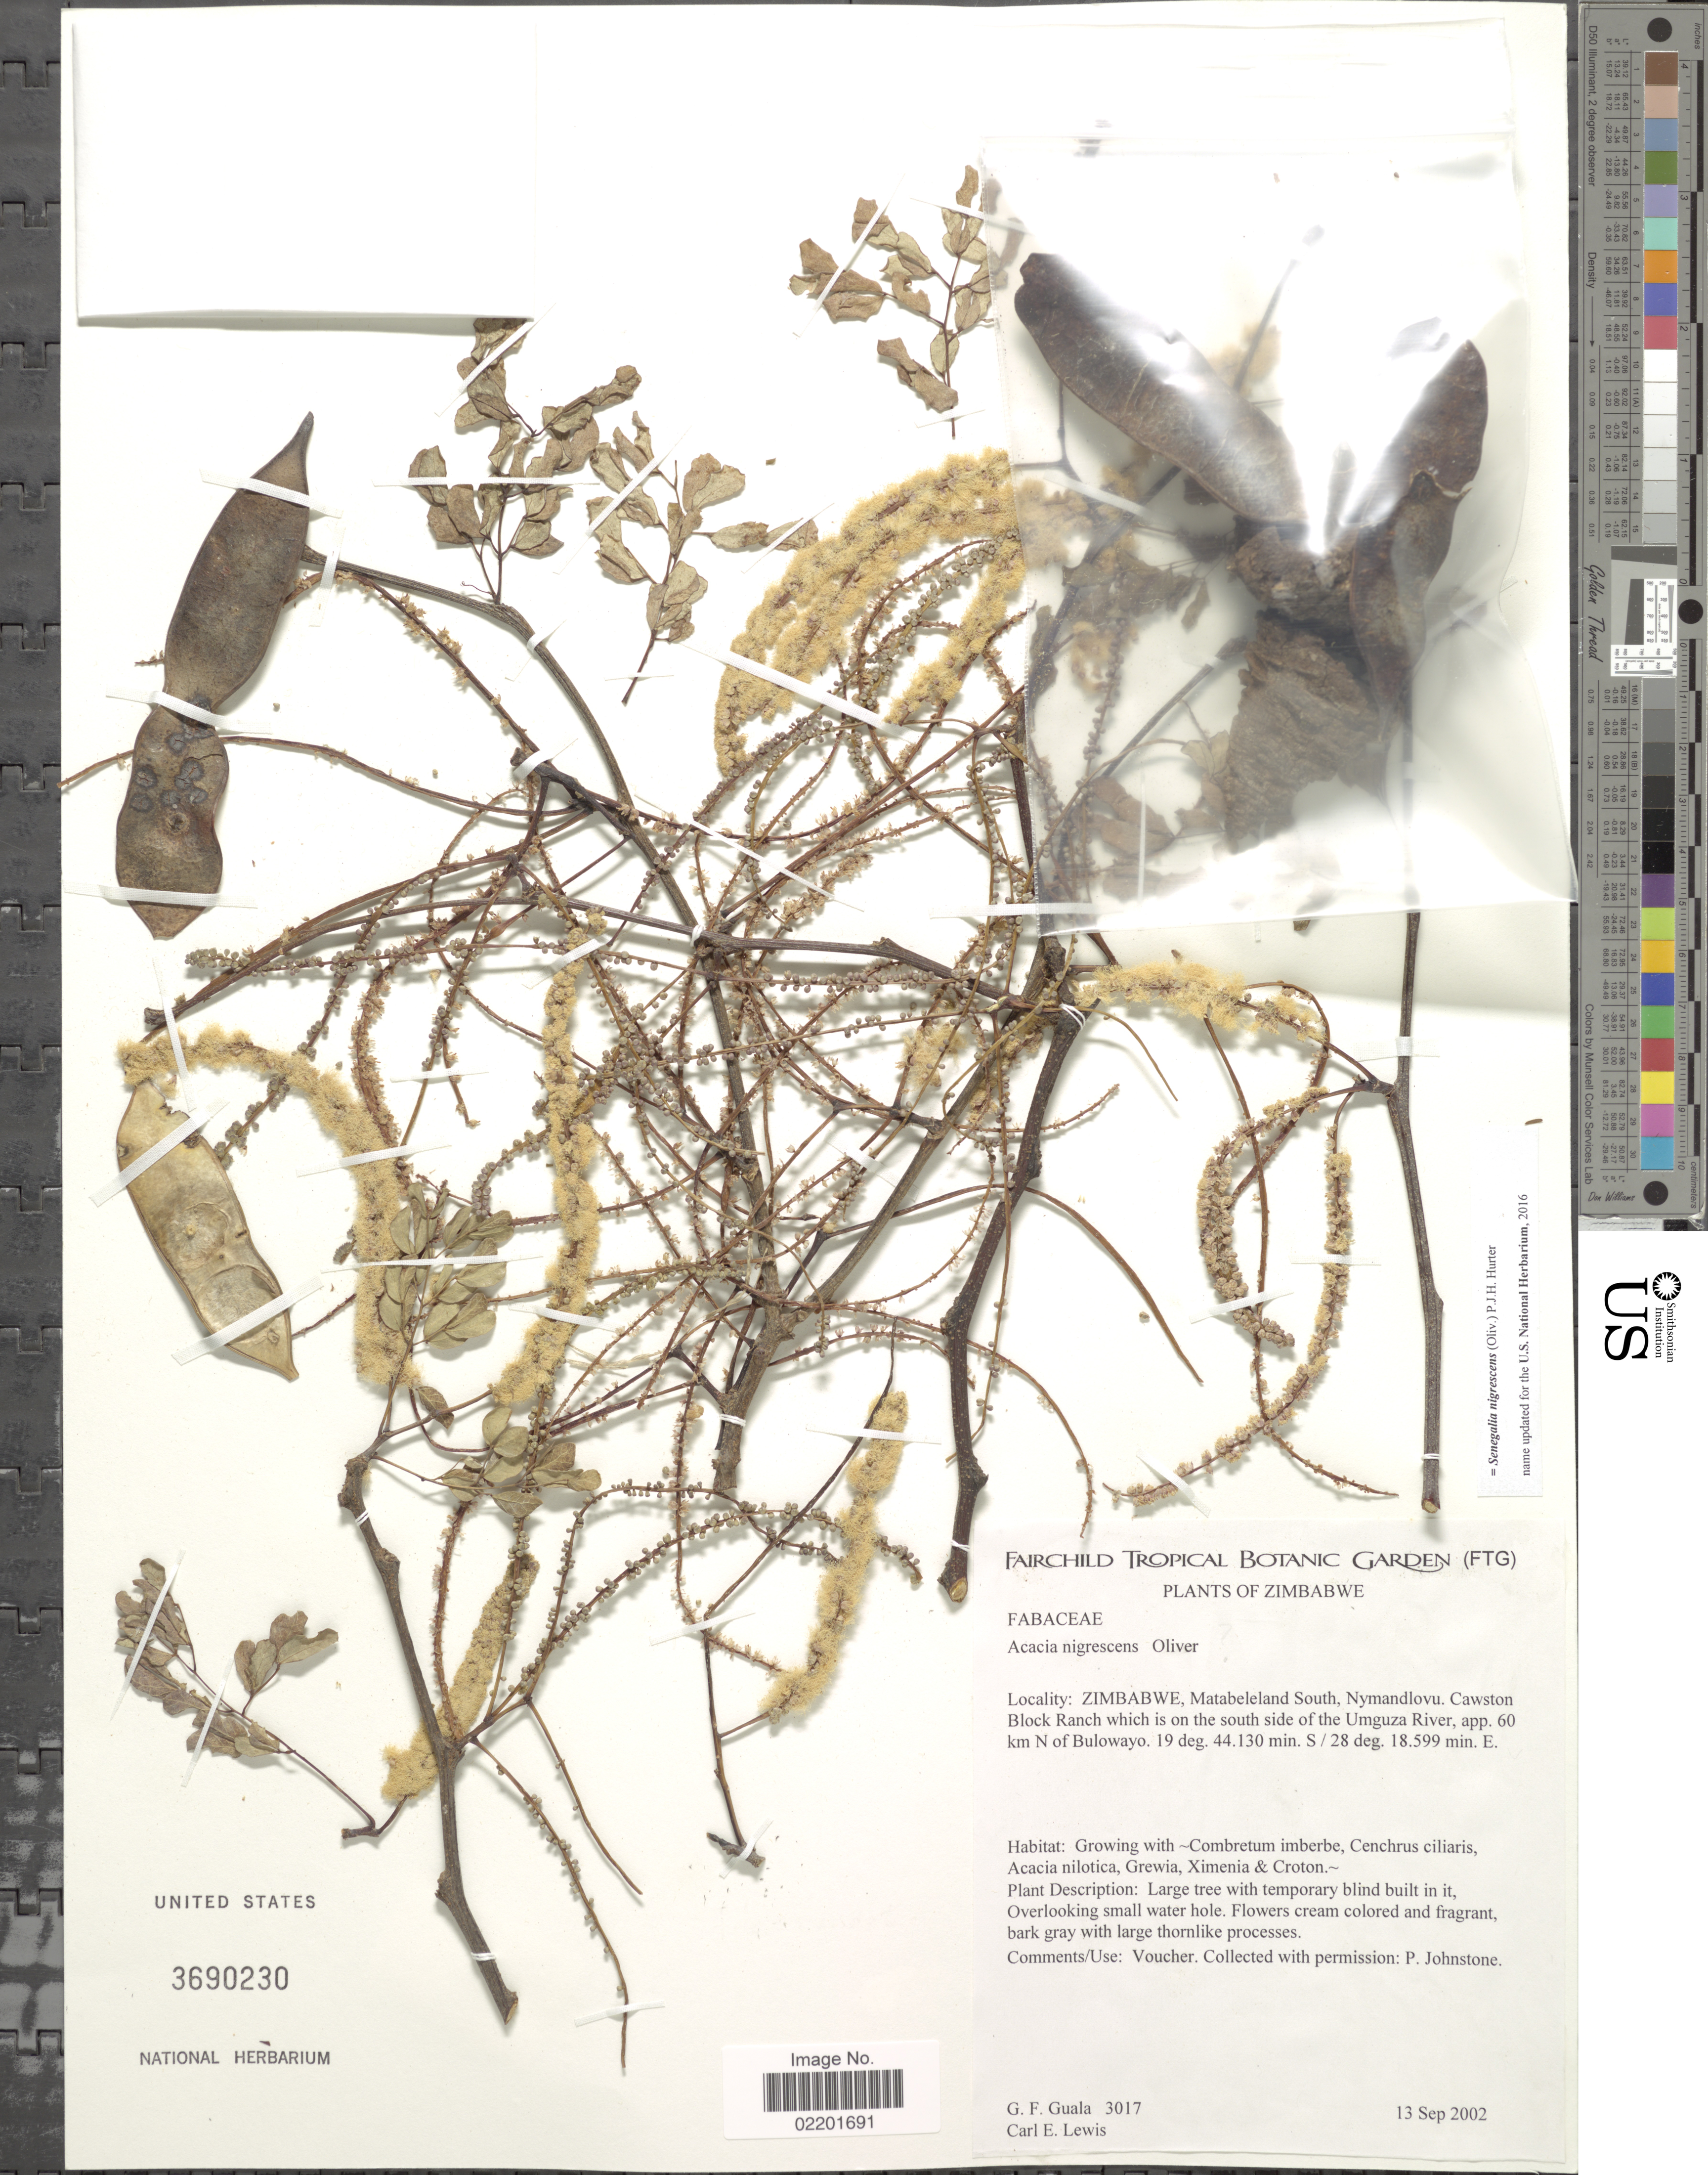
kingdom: Plantae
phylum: Tracheophyta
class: Magnoliopsida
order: Fabales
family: Fabaceae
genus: Senegalia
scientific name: Senegalia nigrescens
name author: (Oliv.) P.J.H. Hurter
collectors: G. Guala & C. Lewis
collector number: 3017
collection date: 2002-09-13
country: Zimbabwe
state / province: Matabeleland South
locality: Nymandlovu, Cawston Block Ranch which is on the south side of the Umguza River, app. 60 km N of Bulowayo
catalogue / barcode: US 3690230